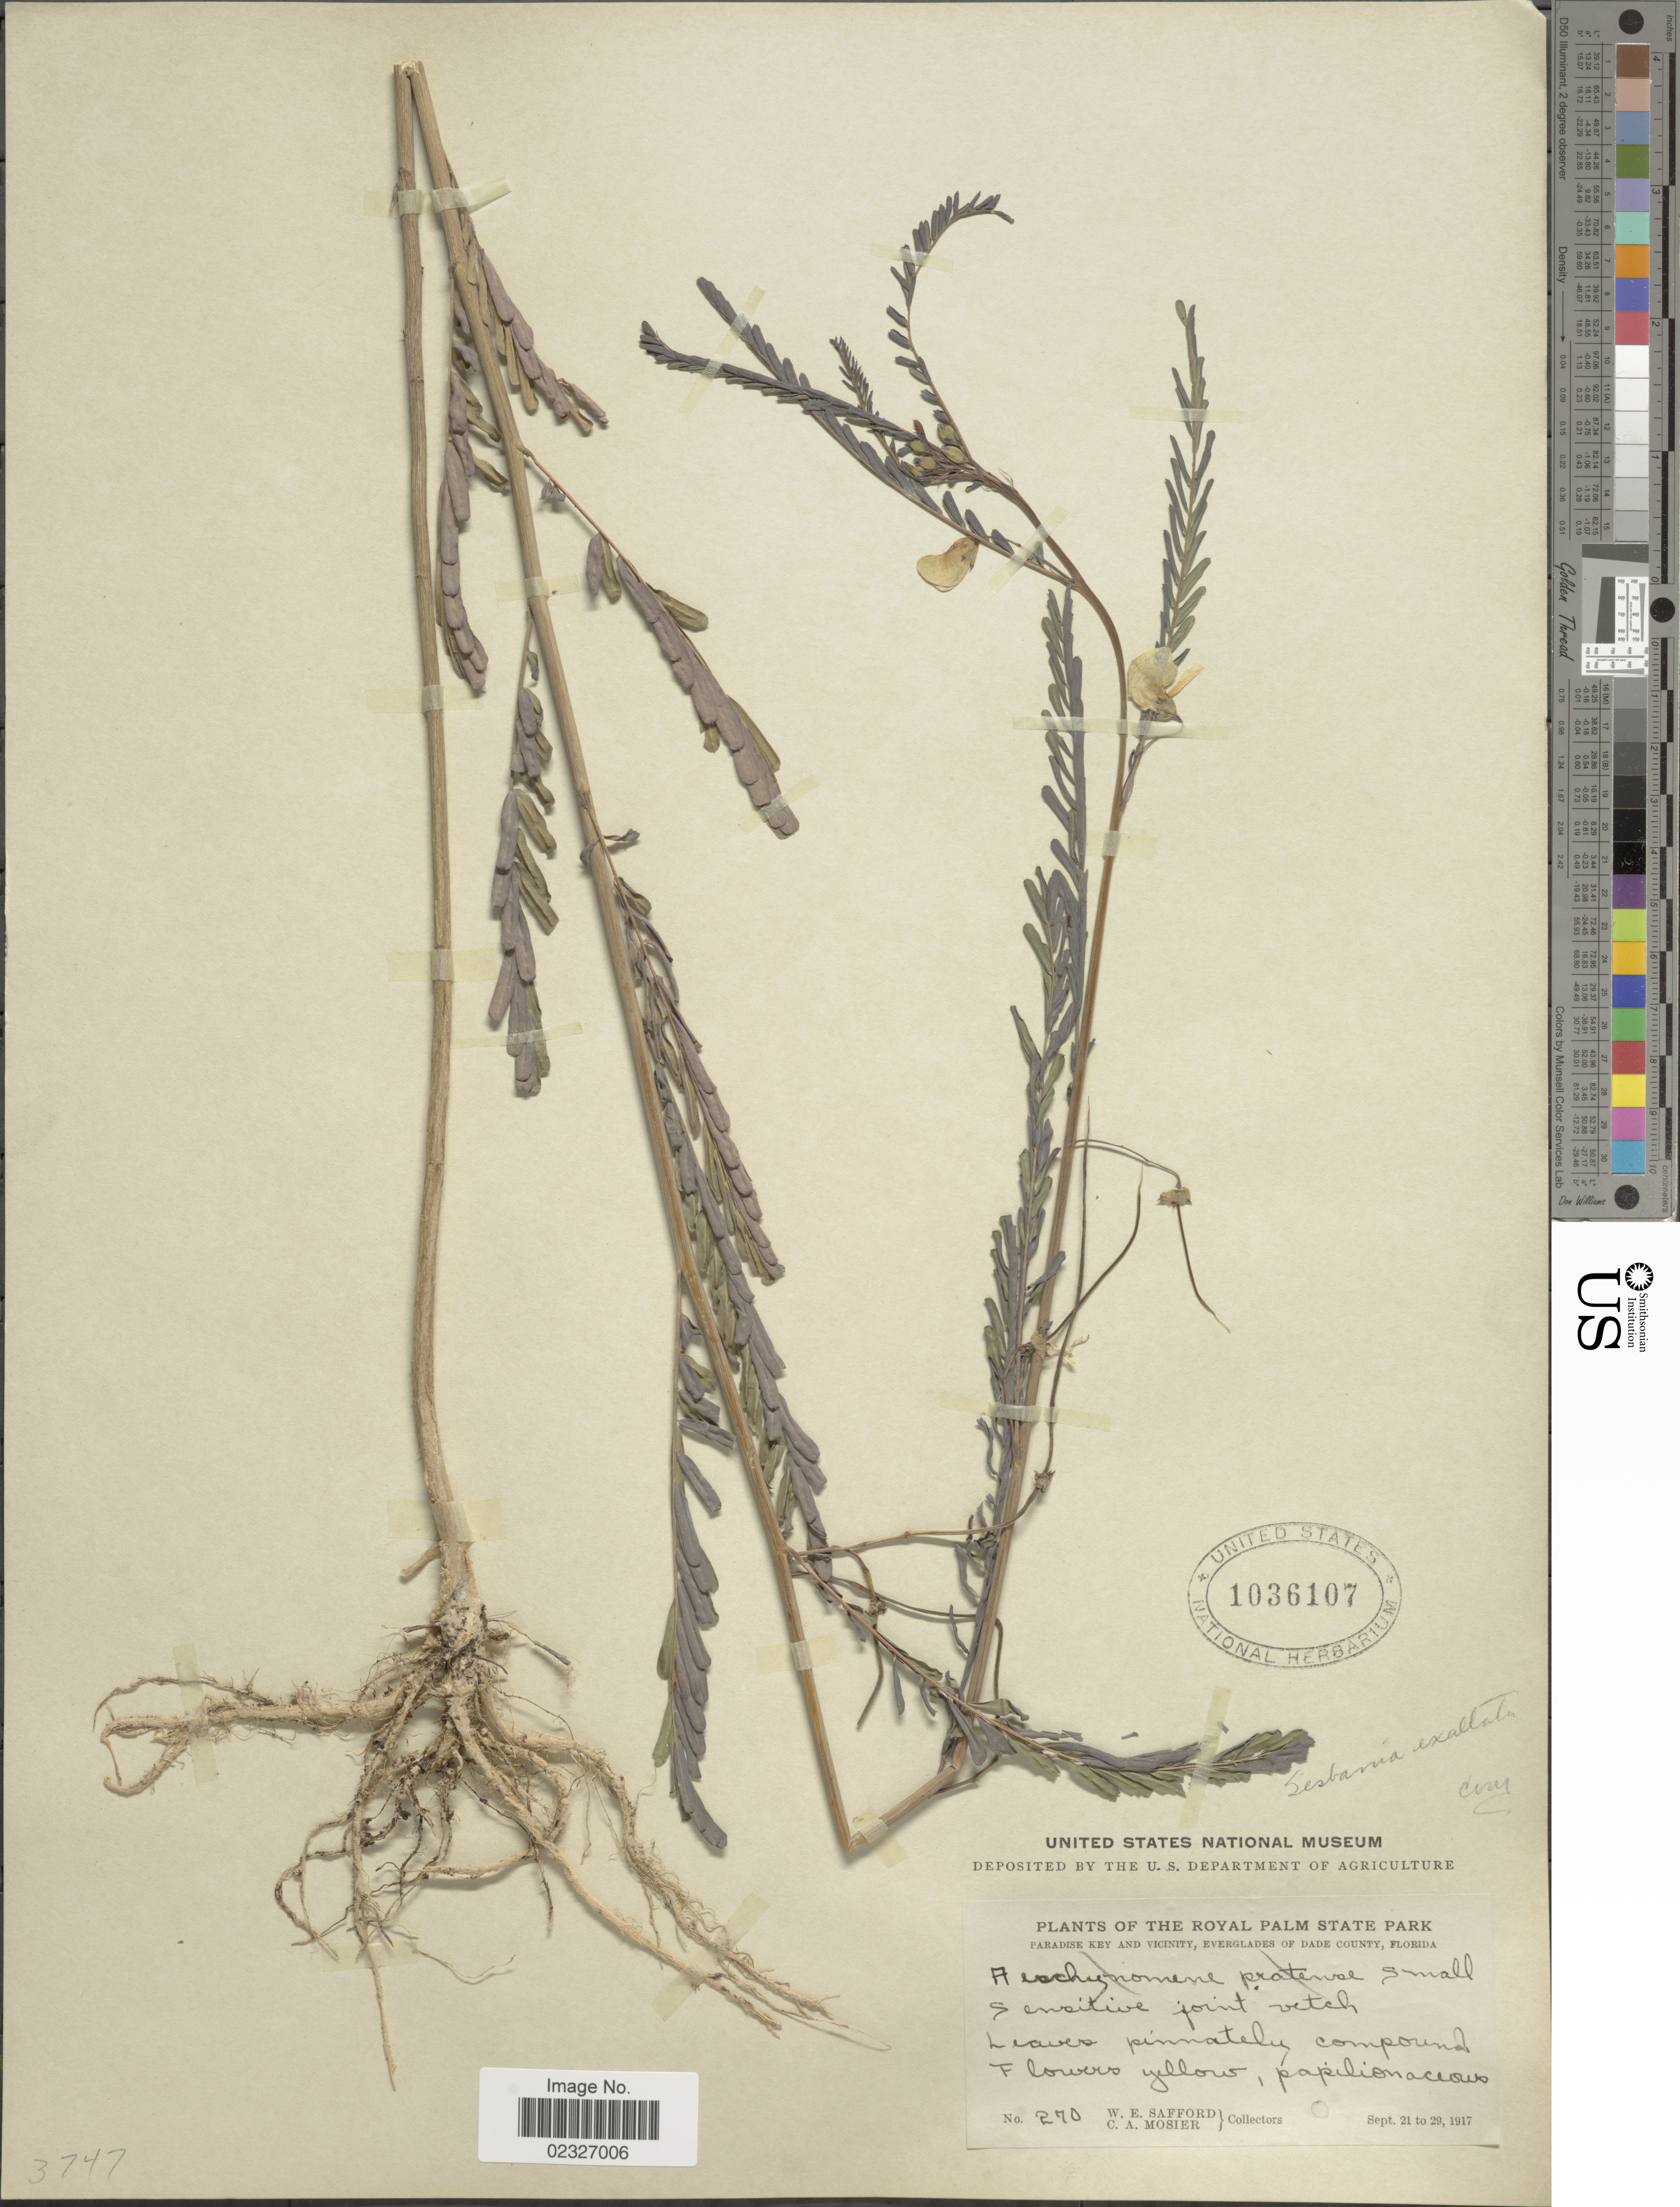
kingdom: Plantae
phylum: Tracheophyta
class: Magnoliopsida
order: Fabales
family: Fabaceae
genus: Sesbania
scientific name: Sesbania exaltata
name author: (Raf.) Cory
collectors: W. E. Safford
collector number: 270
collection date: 1917-09-21/1917-09-29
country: United States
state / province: Florida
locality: The Royal Palm State Park, Paradise Key and vicinity, Everglades of Dade County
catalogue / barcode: US 1036107